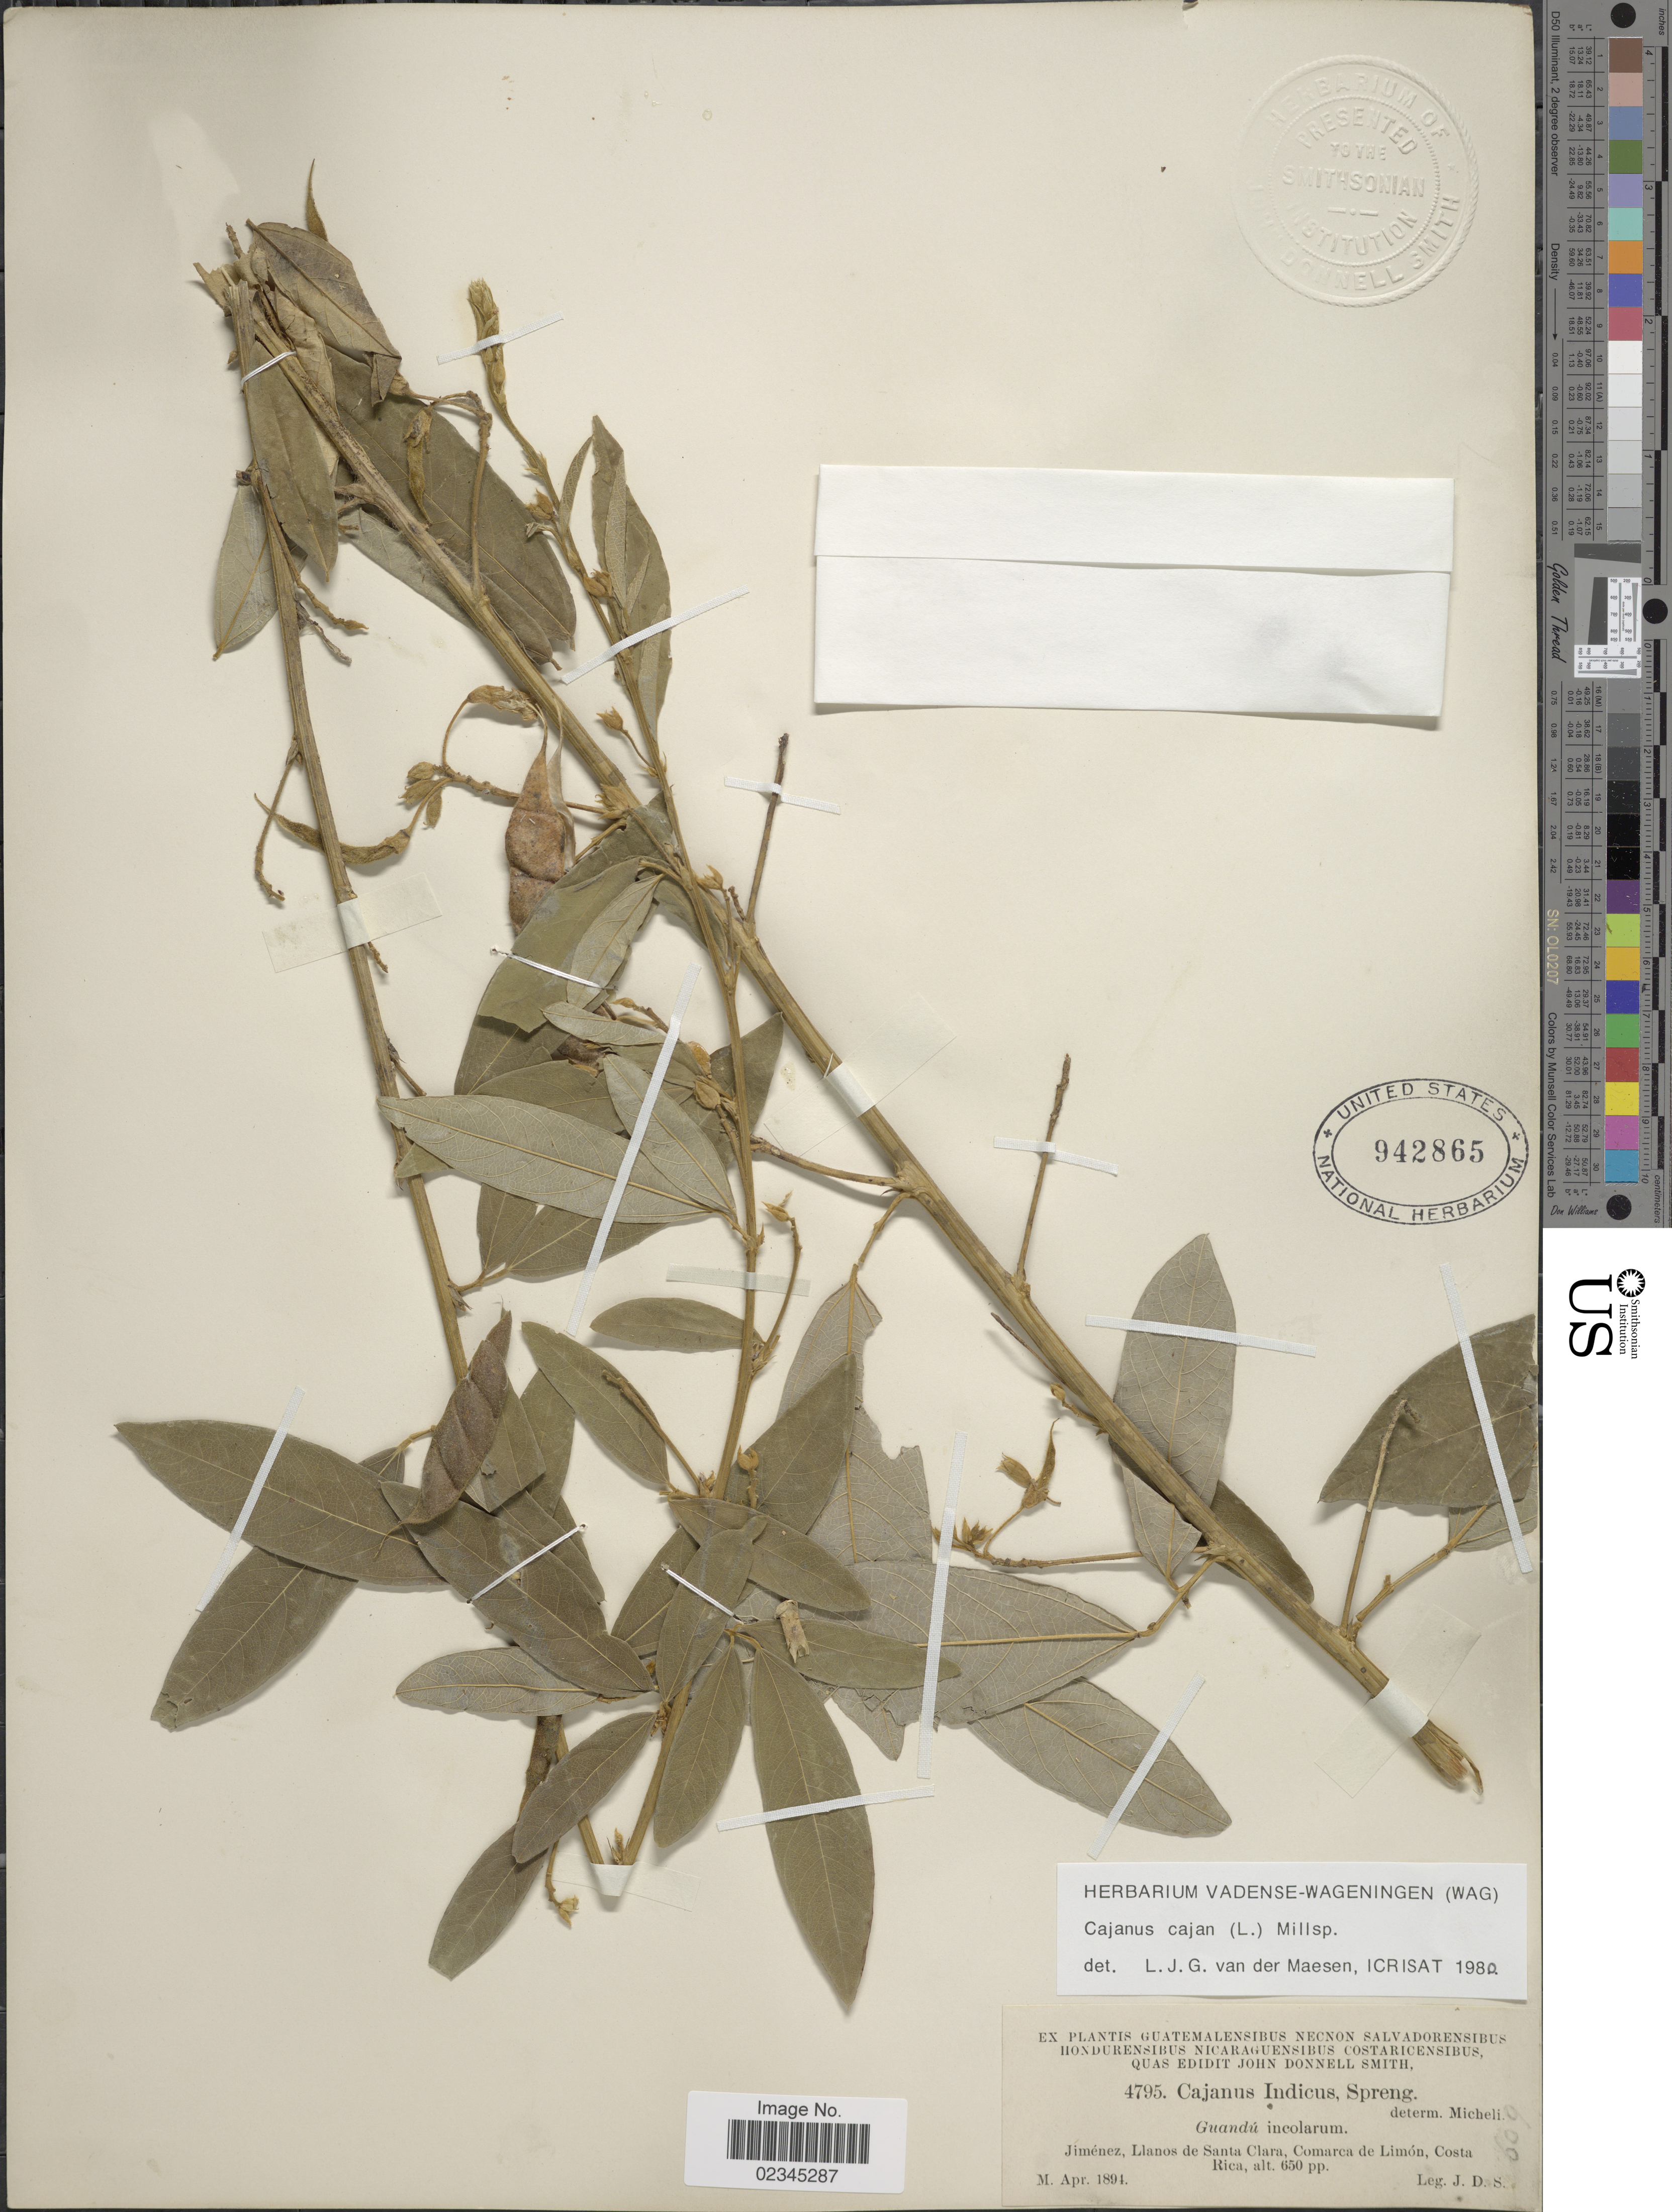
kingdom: Plantae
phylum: Tracheophyta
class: Magnoliopsida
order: Fabales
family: Fabaceae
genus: Cajanus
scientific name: Cajanus cajan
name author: (L.) Huth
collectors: J. Donnell Smith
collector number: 4795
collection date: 1894-04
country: Costa Rica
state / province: Limón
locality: Jiménez, Llanos de Santa Clara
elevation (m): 198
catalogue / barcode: US 942865